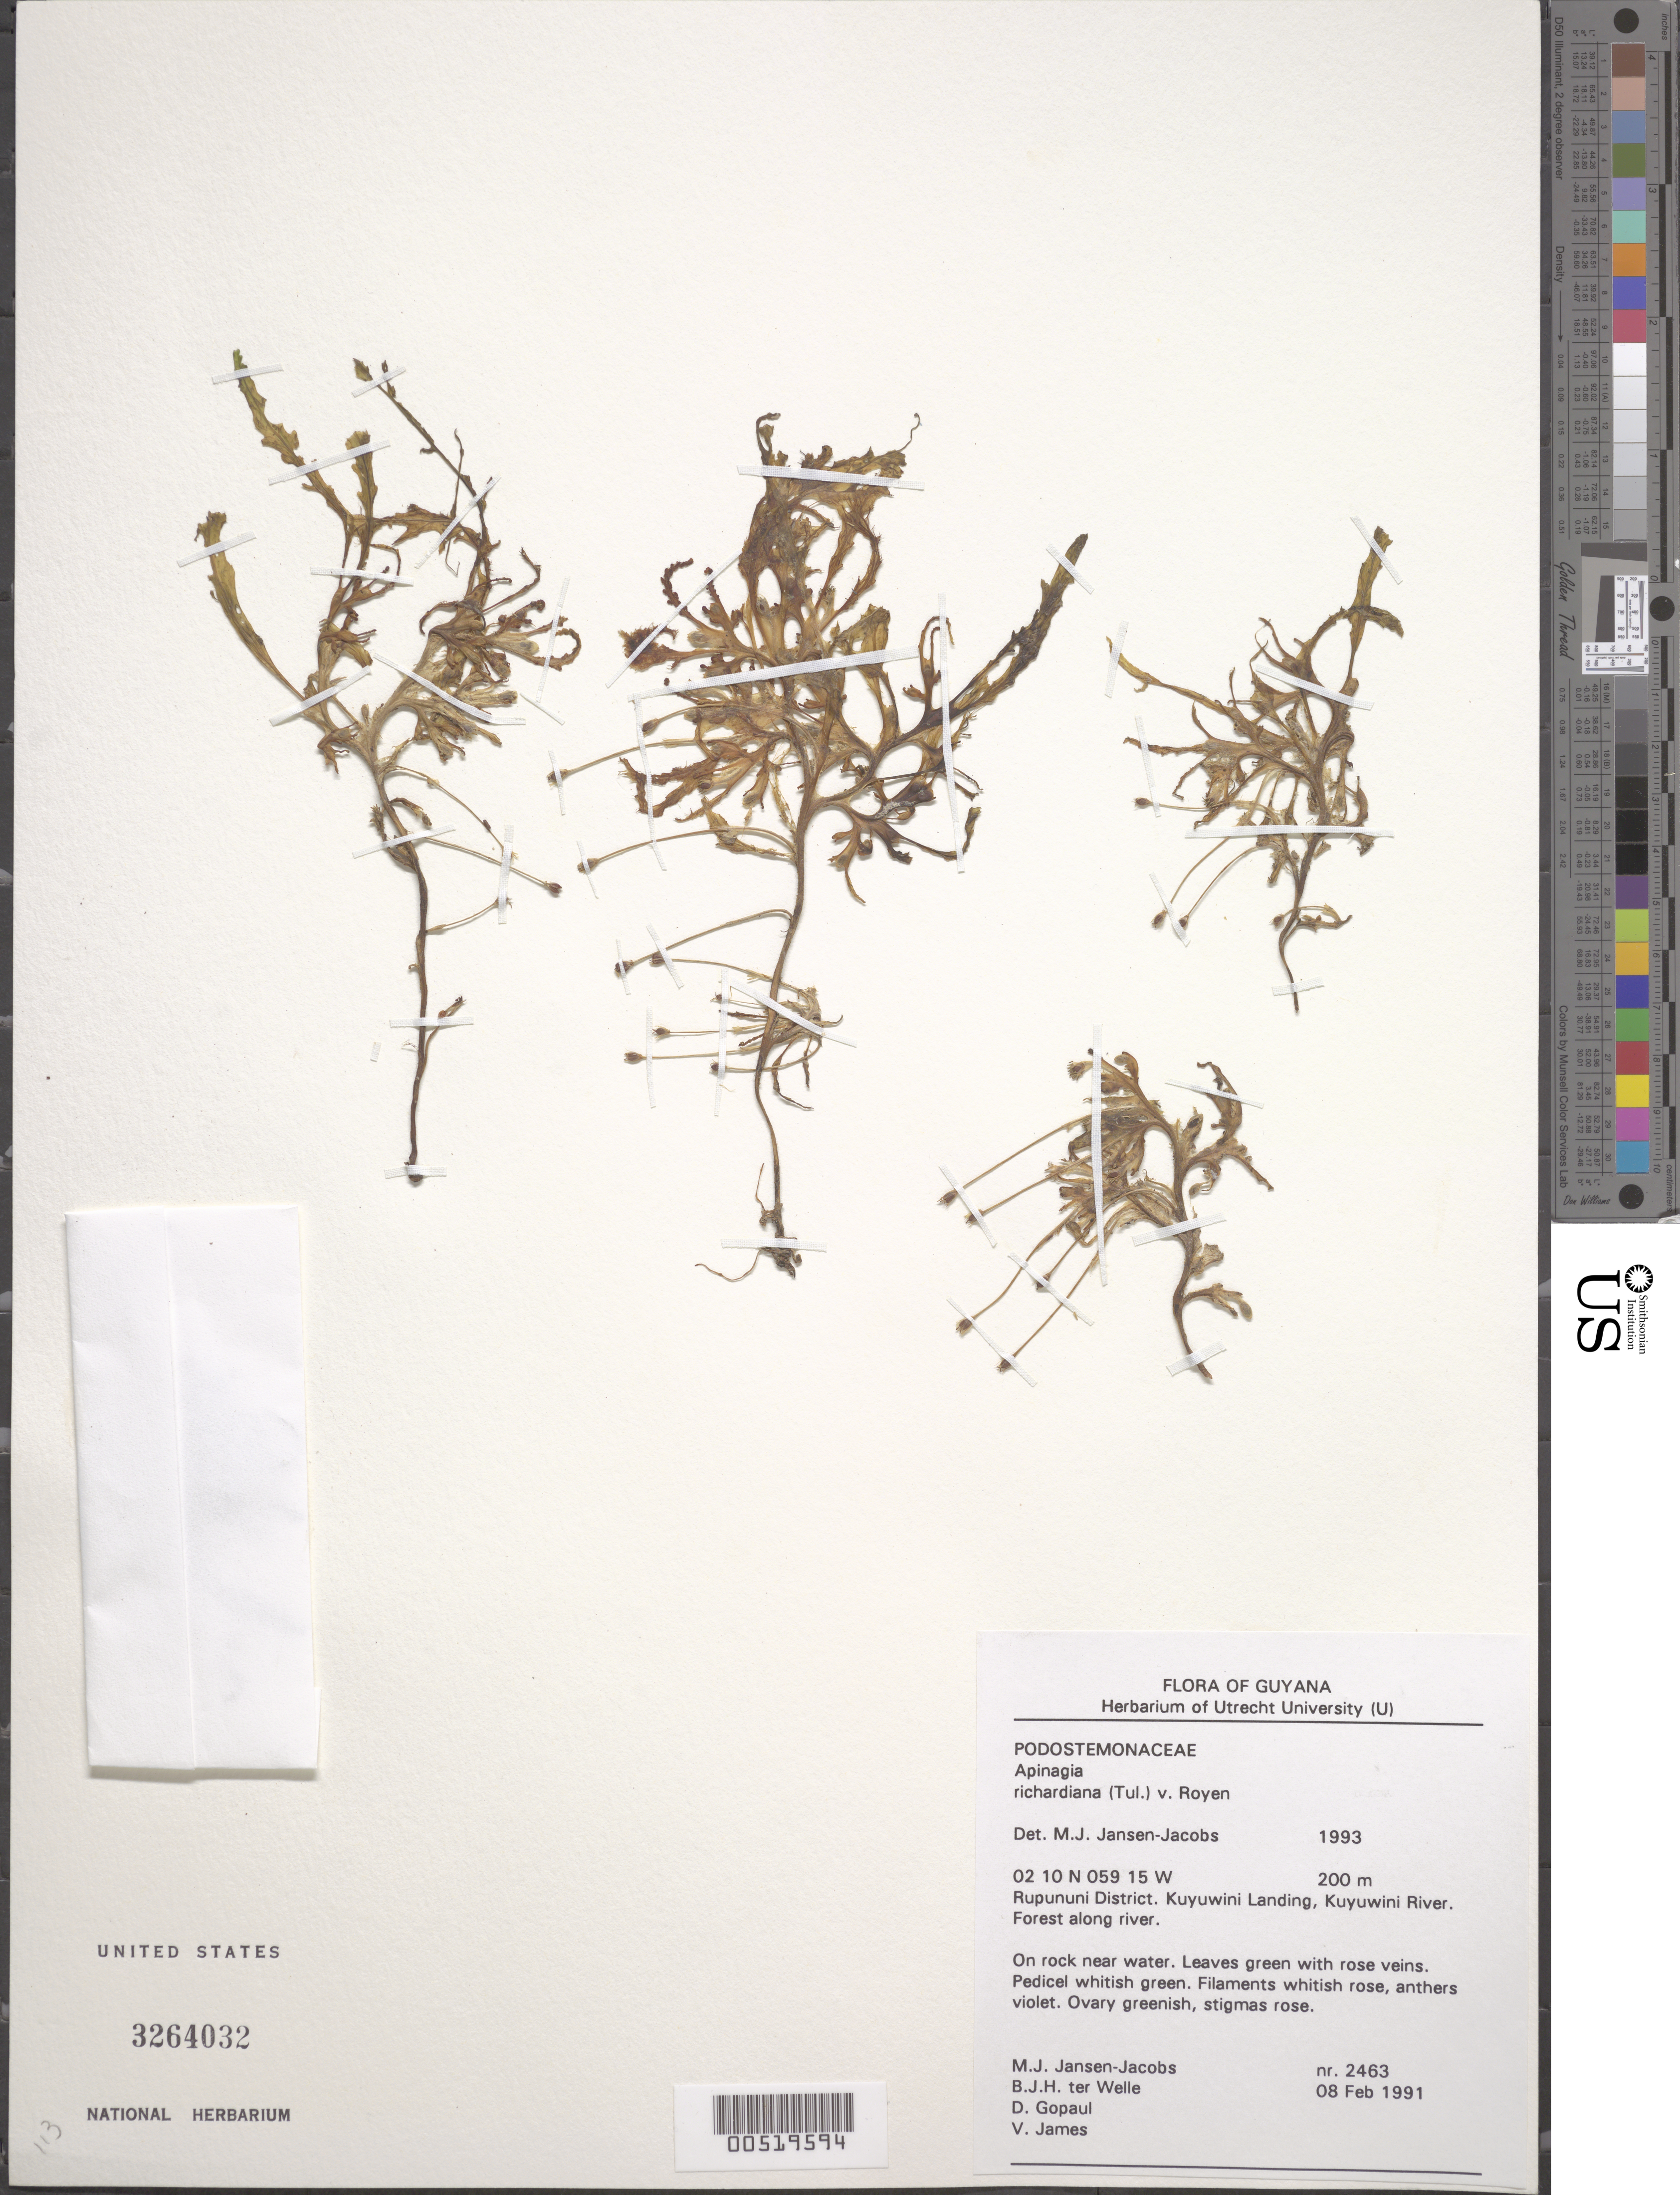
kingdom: Plantae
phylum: Tracheophyta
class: Magnoliopsida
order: Malpighiales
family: Podostemaceae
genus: Apinagia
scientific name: Apinagia richardiana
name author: (Tul.) P. Royen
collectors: M. J. Jansen-Jacobs, B. Welle, D. Gopaul & V. James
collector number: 2463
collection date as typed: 08 Feb 1991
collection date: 1991-02-08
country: Guyana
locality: Rupununi dist., kuyuwini landing, kuyuwini river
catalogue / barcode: US 3264032